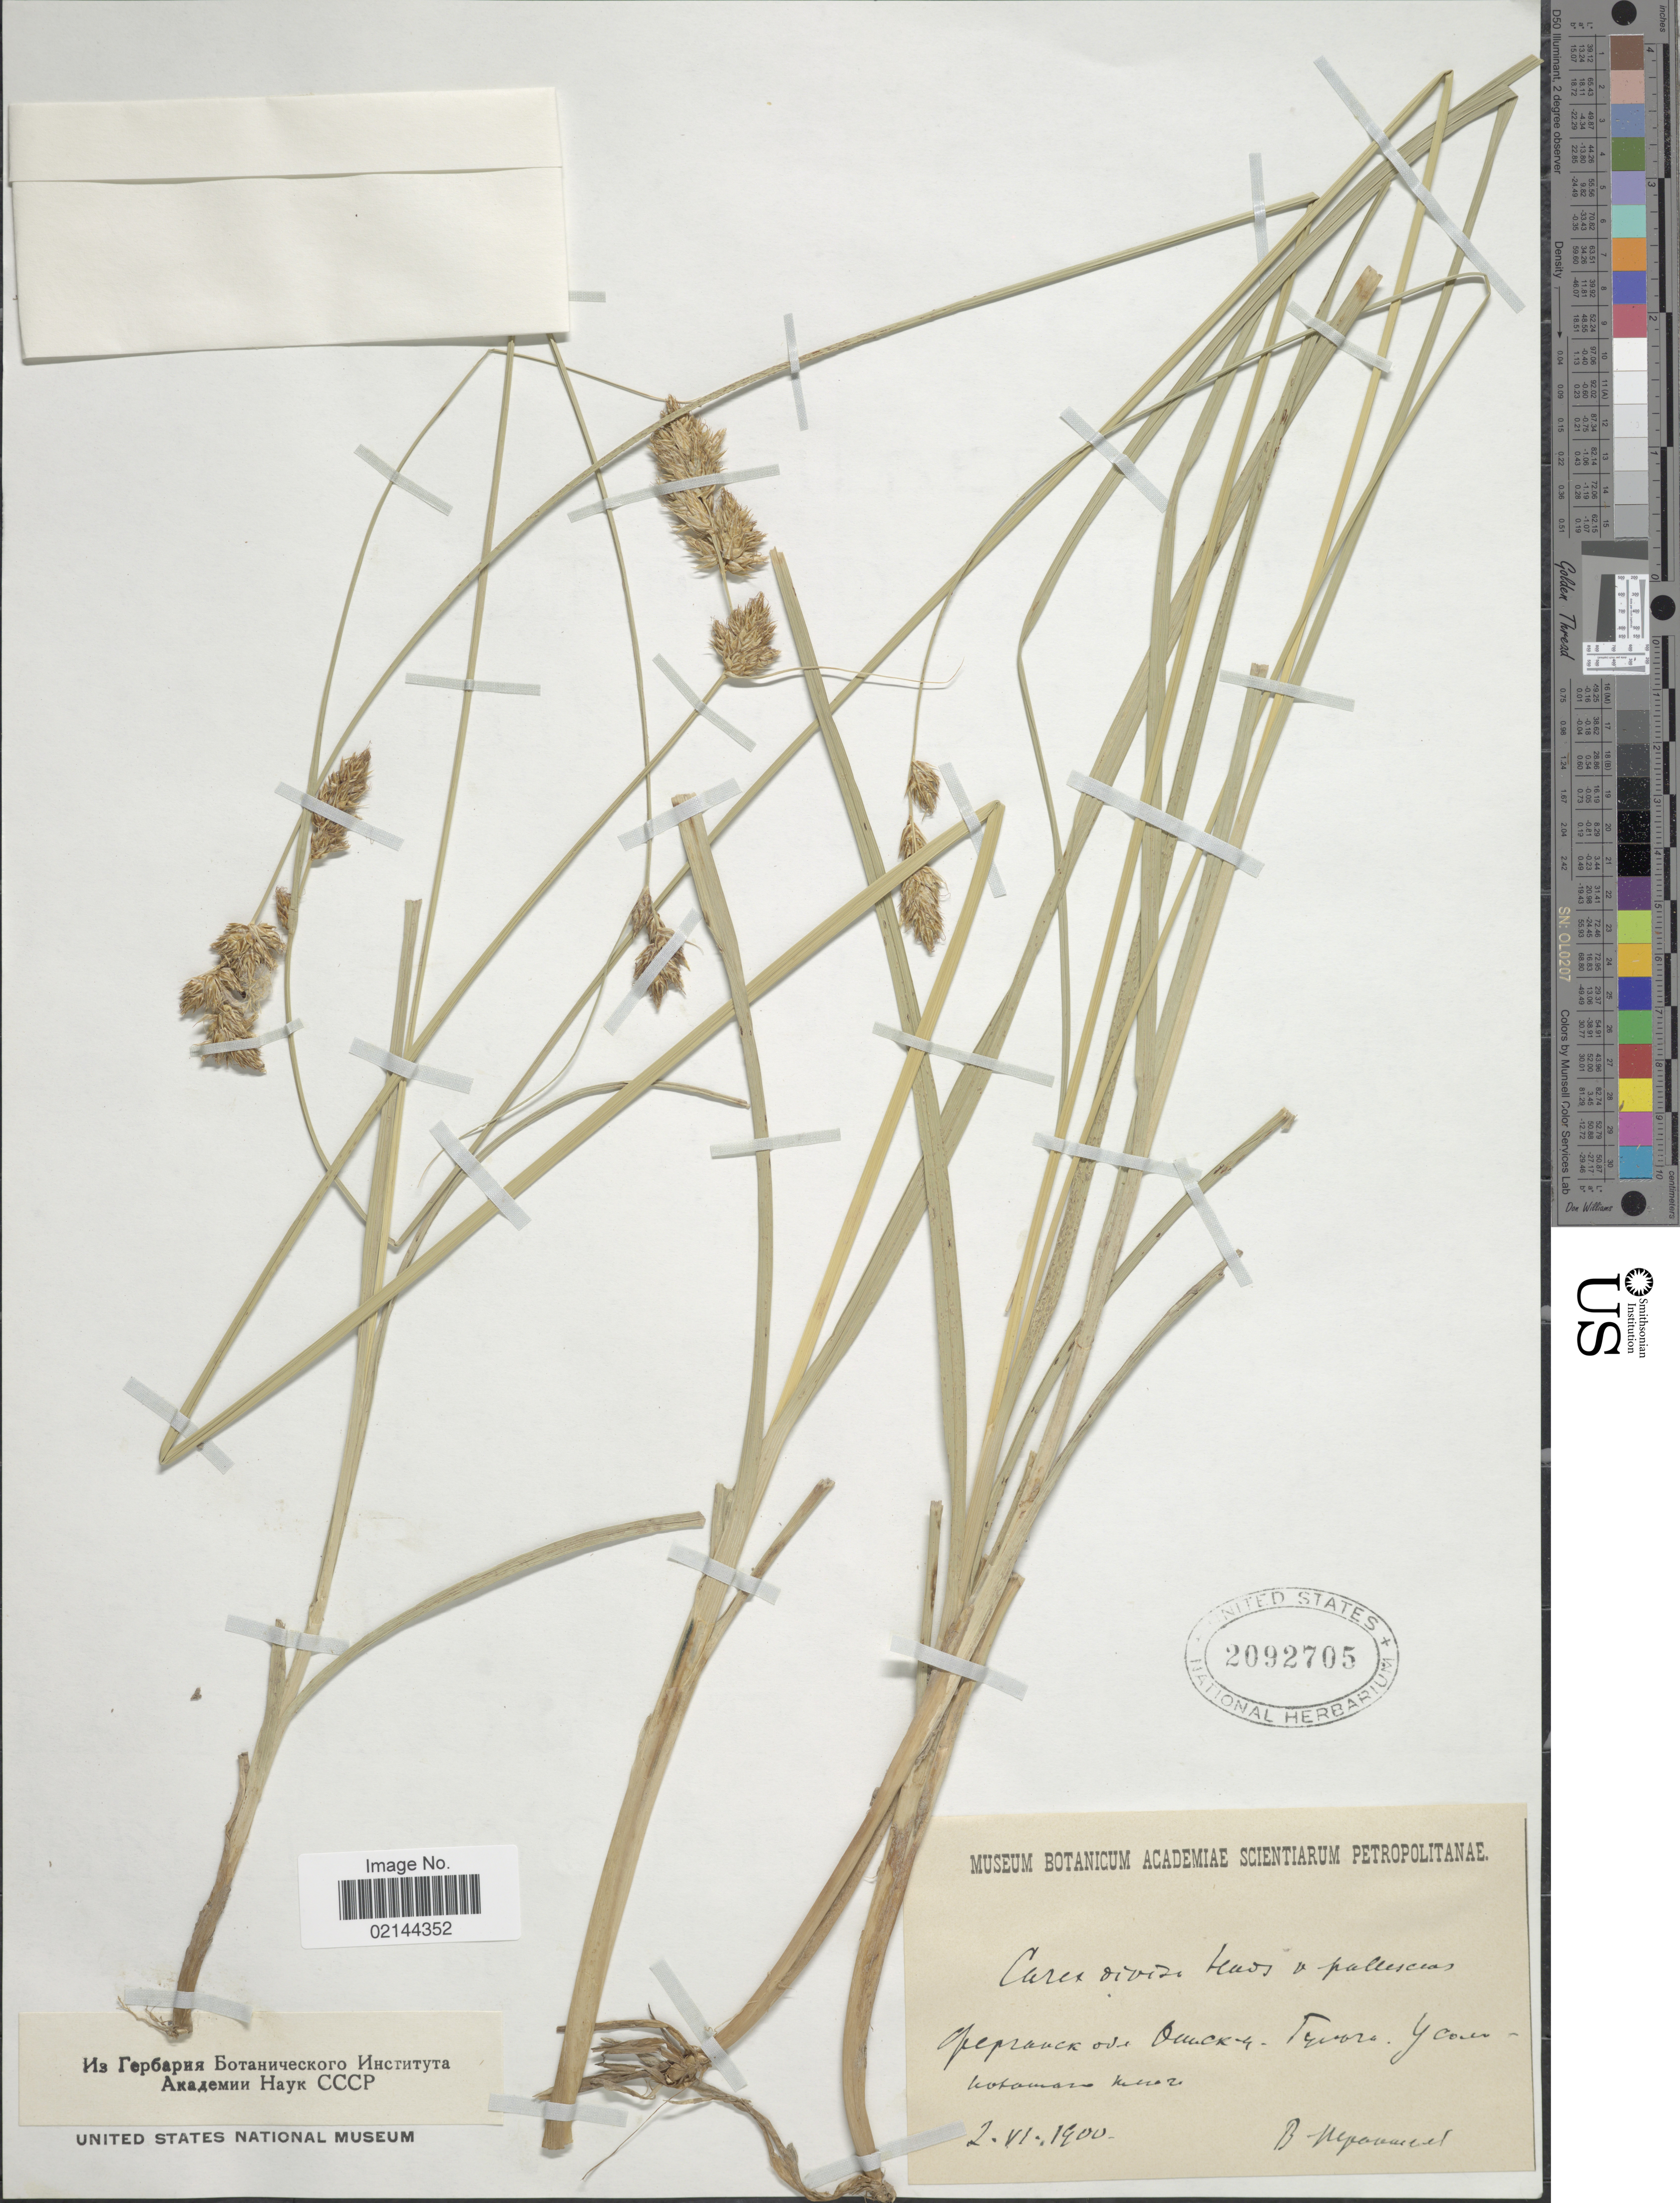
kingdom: Plantae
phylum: Tracheophyta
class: Liliopsida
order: Poales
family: Cyperaceae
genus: Carex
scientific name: Carex divisa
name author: Huds.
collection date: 1900-06-02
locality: Opeprancr od Ouncke. Tyrore Yconen Kokomaro Kenr. [interpreted]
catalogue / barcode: US 2092705